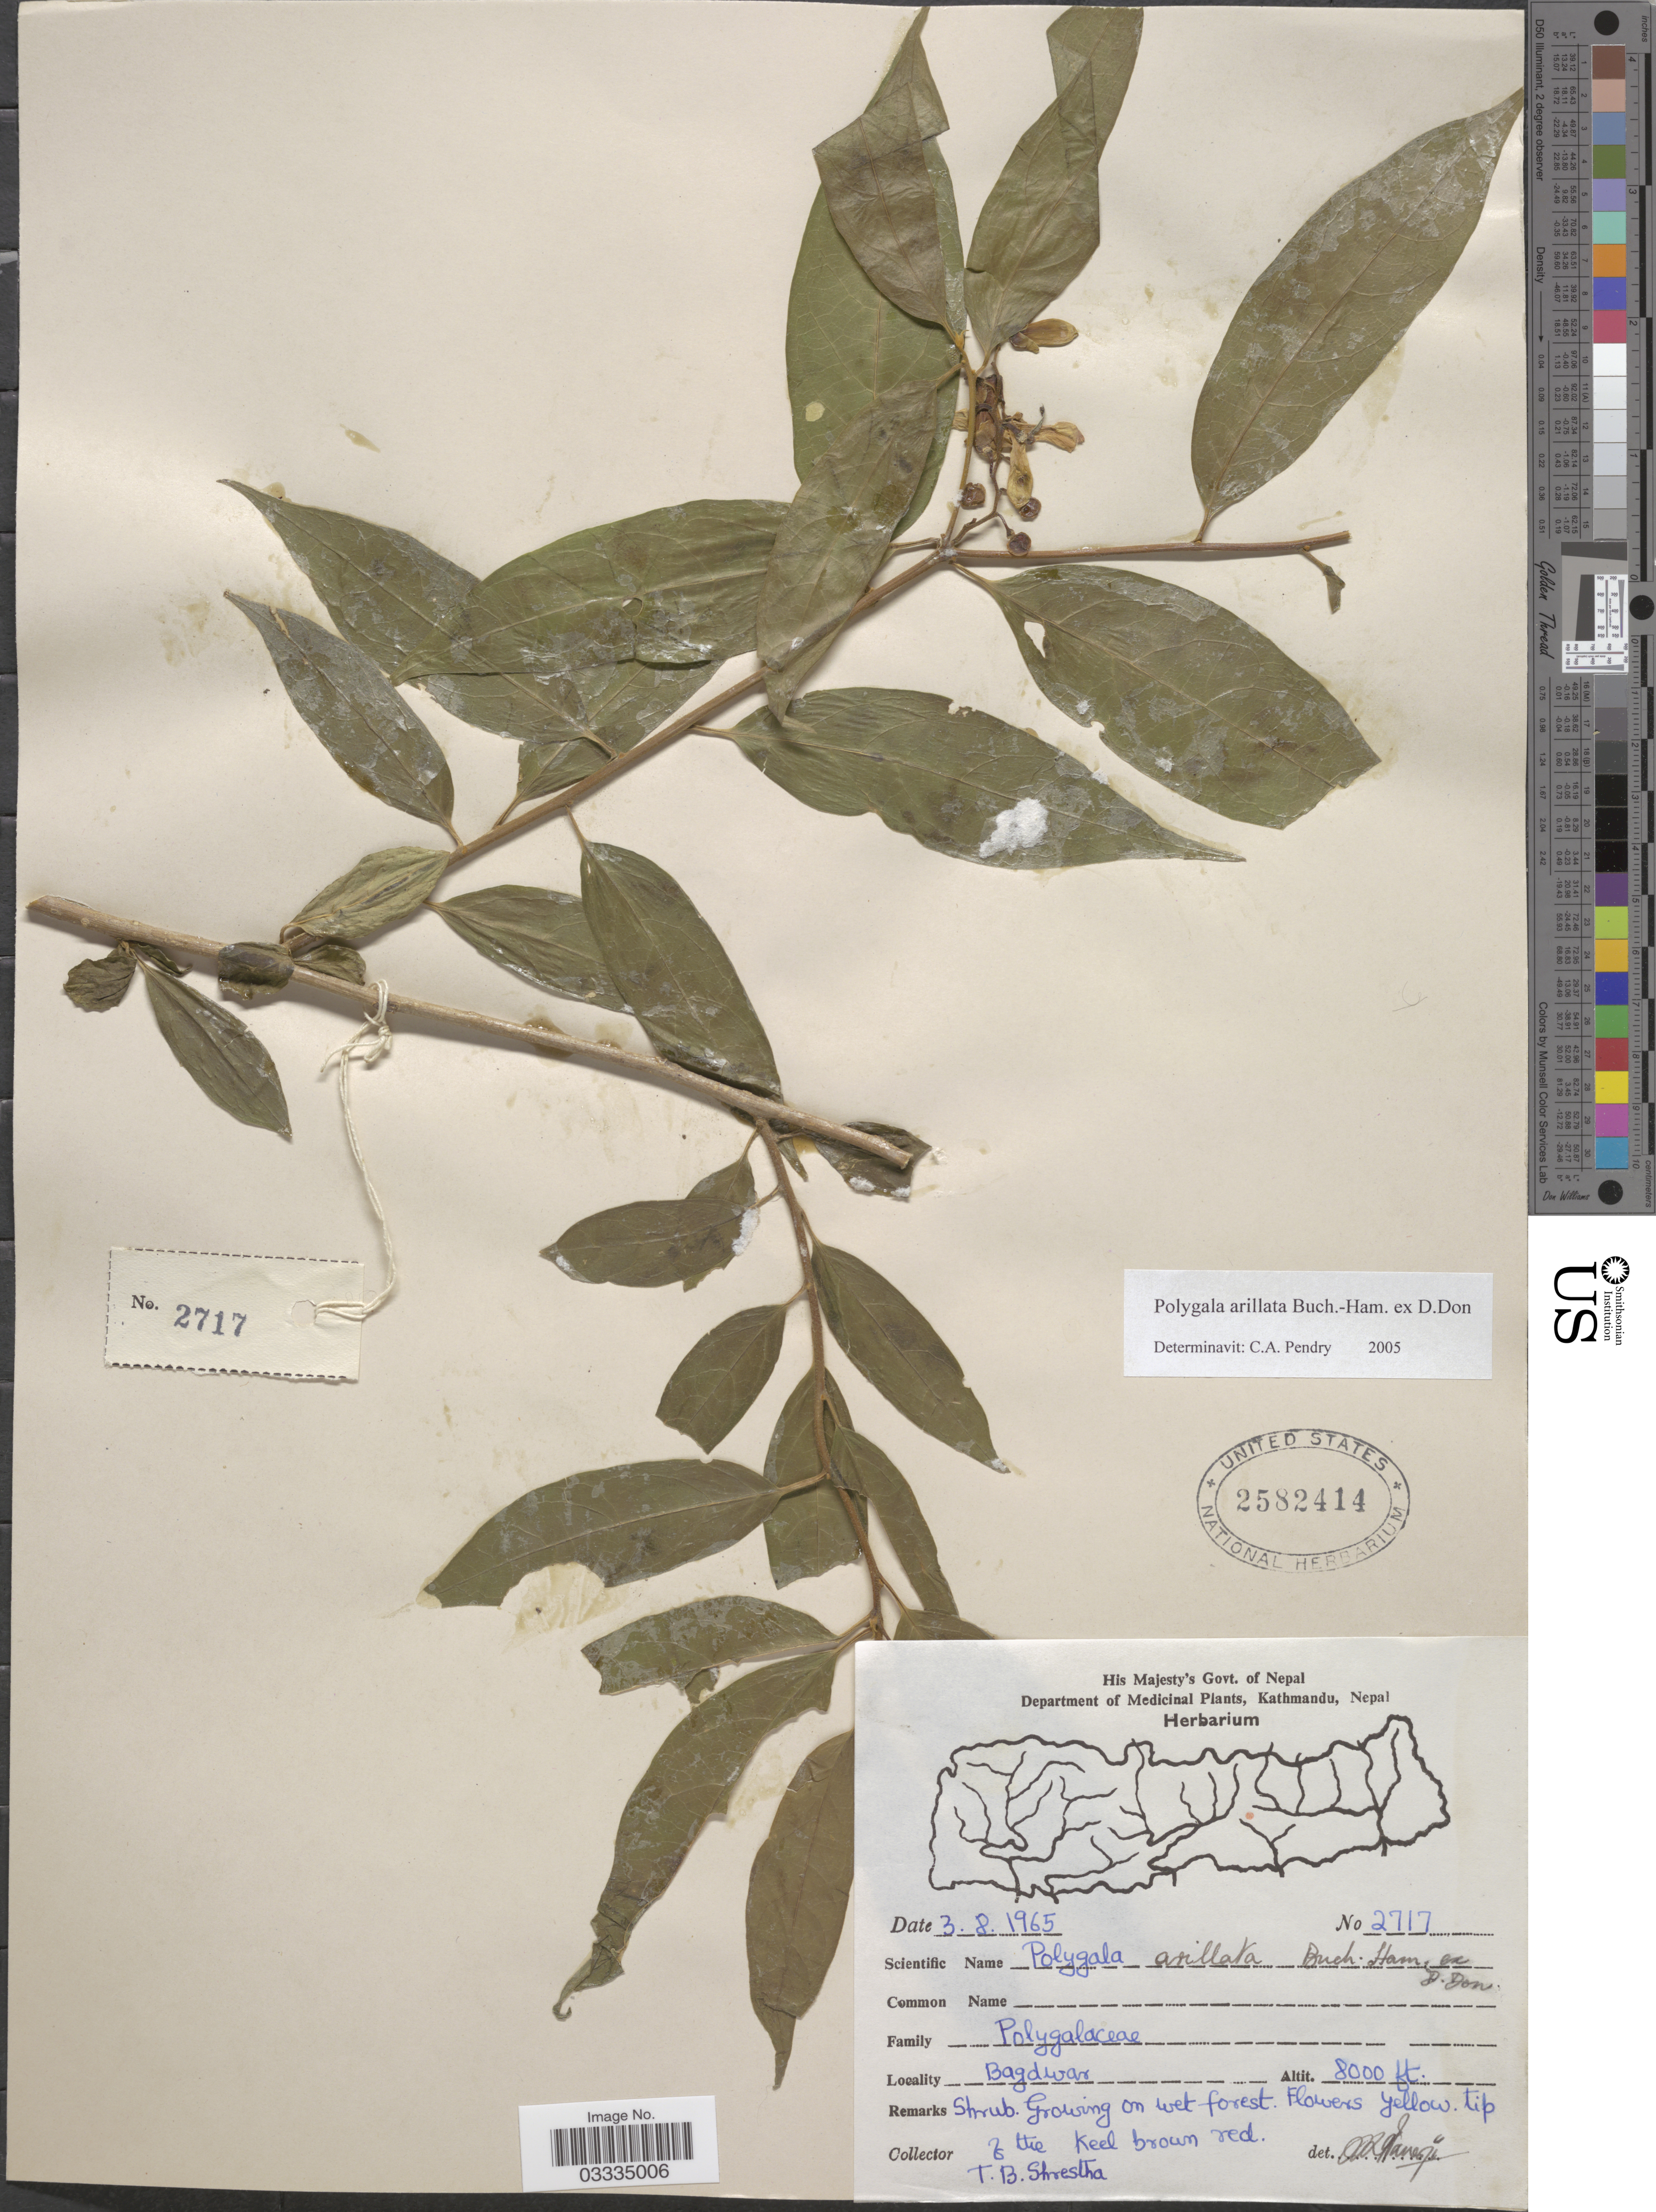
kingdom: Plantae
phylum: Tracheophyta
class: Magnoliopsida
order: Fabales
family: Polygalaceae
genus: Polygala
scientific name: Polygala arillata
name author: Buch.-Ham. ex D. Don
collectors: T. B. Shrestha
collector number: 2717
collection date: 1965-08-03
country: Nepal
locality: Bagdwar.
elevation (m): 2438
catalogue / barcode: US 2582414